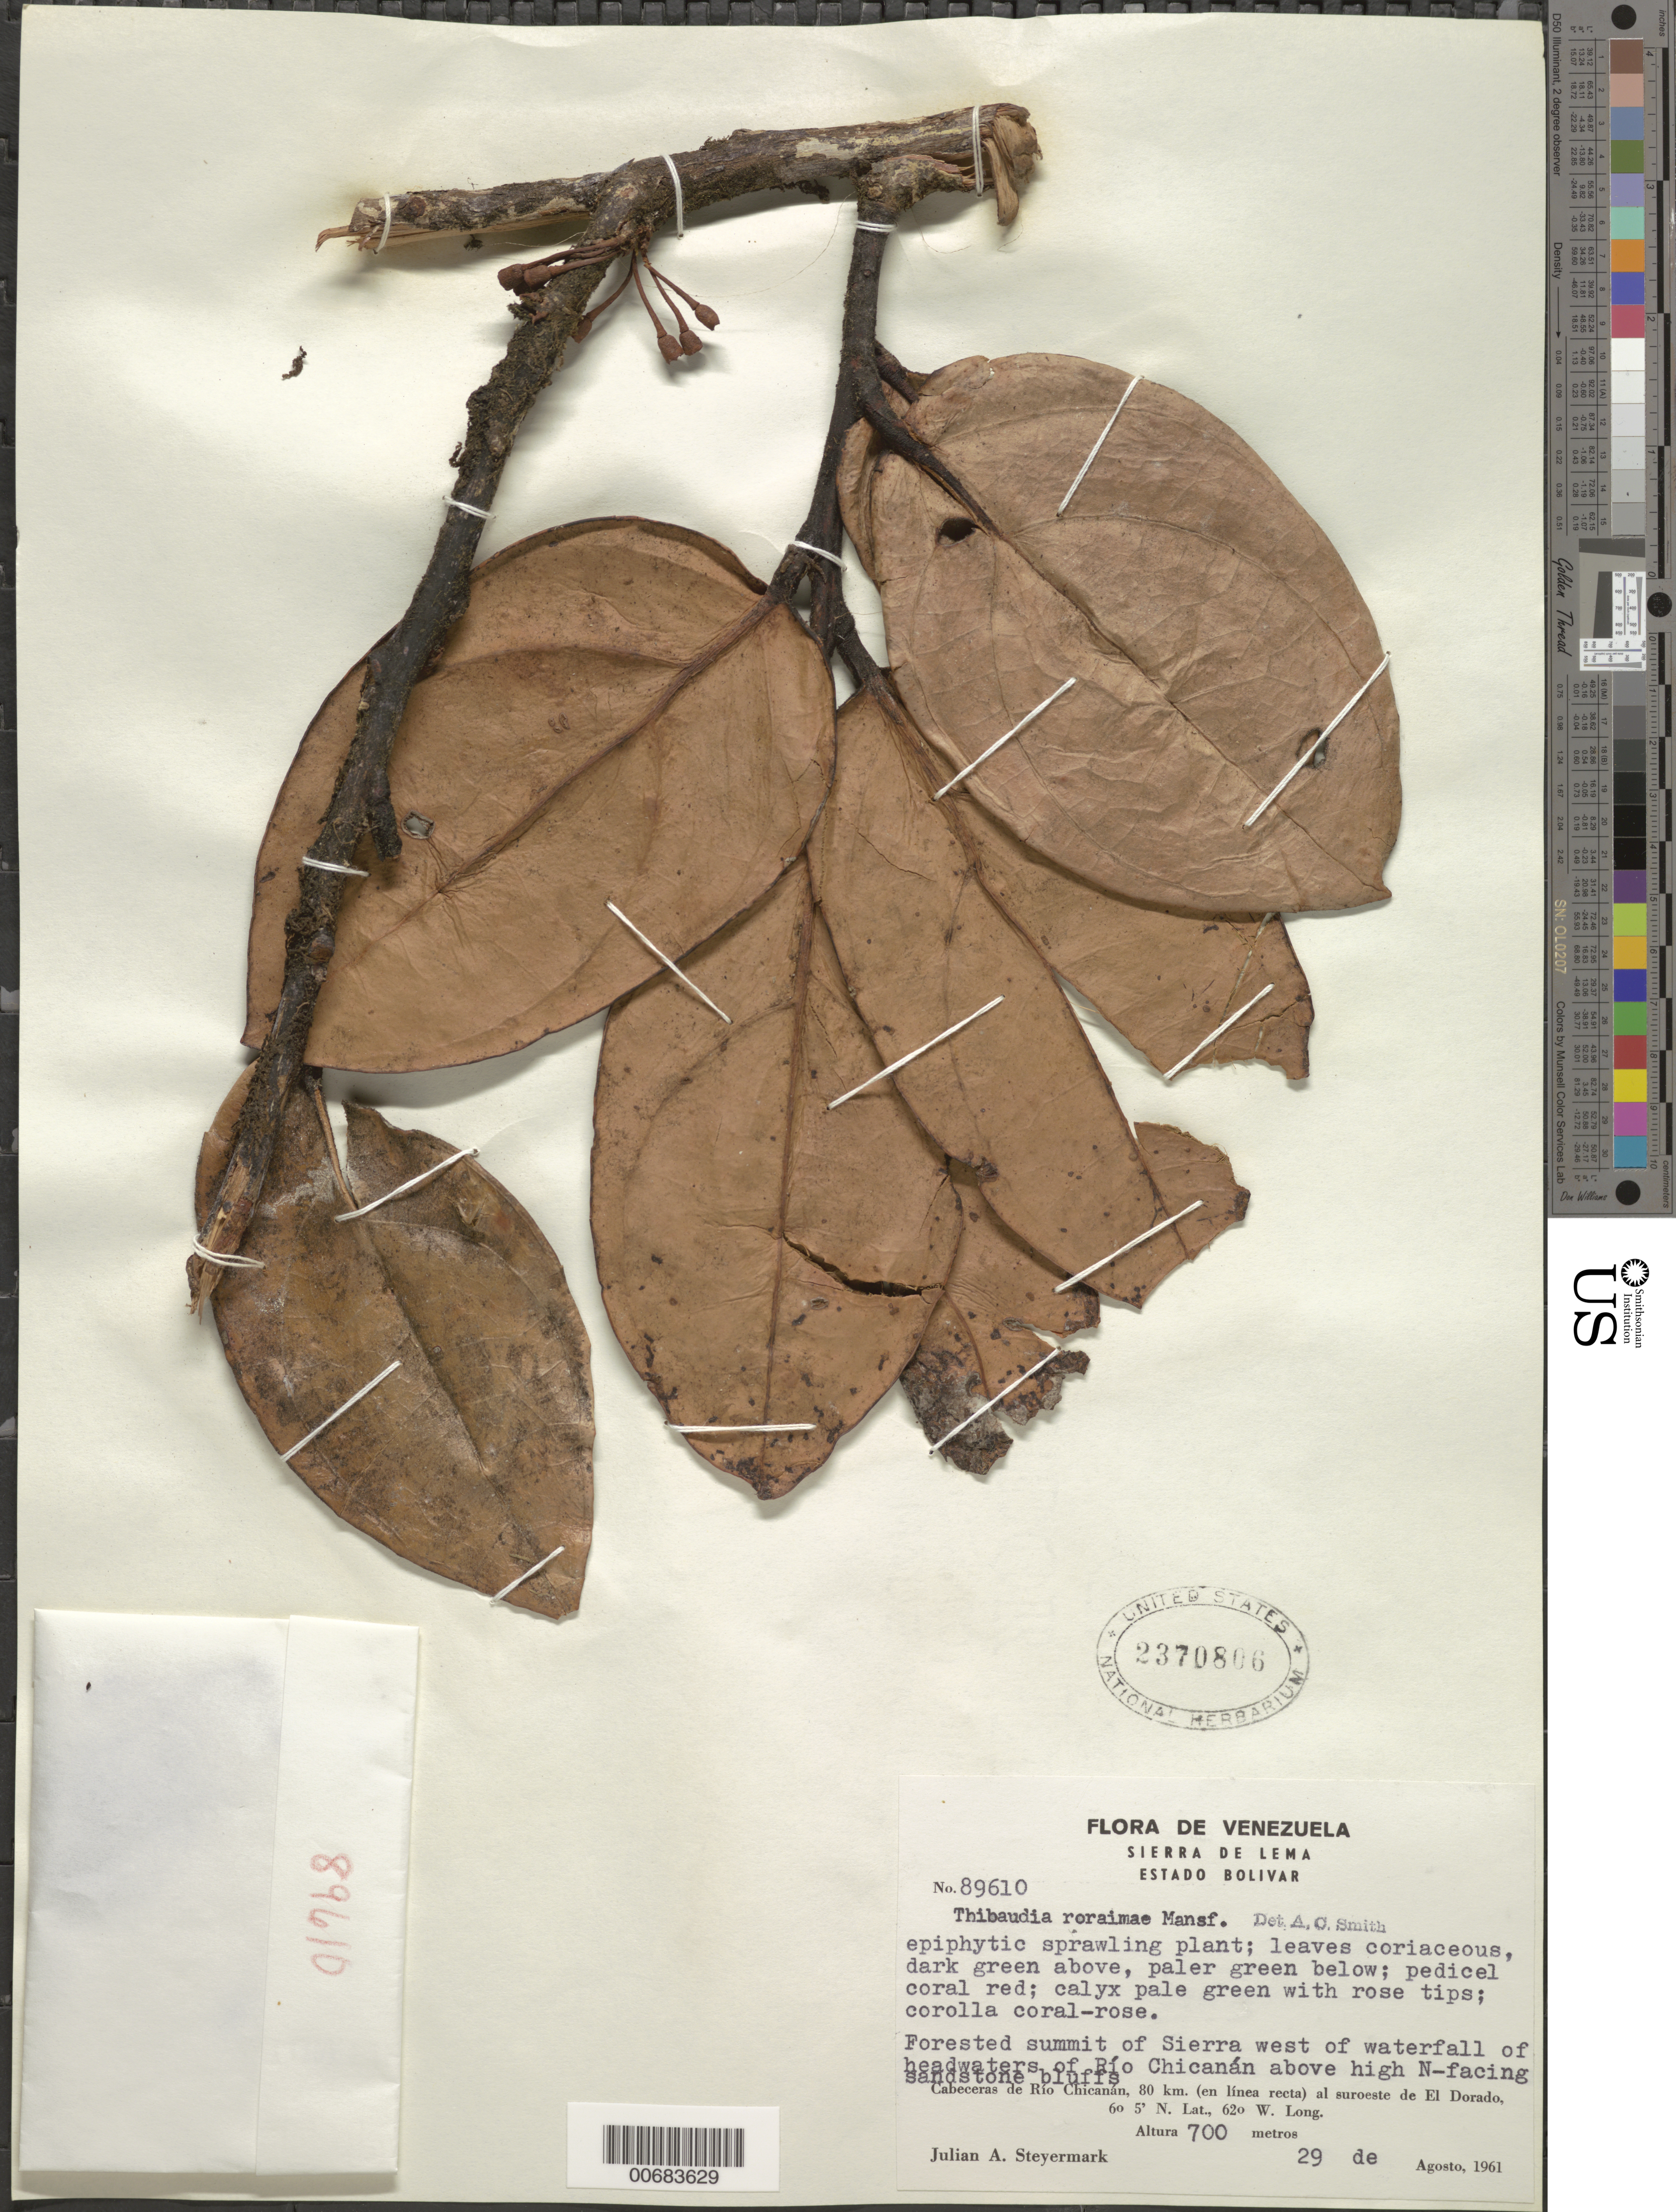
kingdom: Plantae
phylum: Tracheophyta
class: Magnoliopsida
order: Ericales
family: Ericaceae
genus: Thibaudia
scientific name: Thibaudia roraimae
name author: Mansf.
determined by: Smith, A. C.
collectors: J. Steyermark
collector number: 89610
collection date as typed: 29-Aug-61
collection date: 1961-08-29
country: Venezuela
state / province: Bolívar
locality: Sierra de Lema, W of waterfall of headwaters of Río Chicanán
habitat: Forested summit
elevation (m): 700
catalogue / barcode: US 2370806